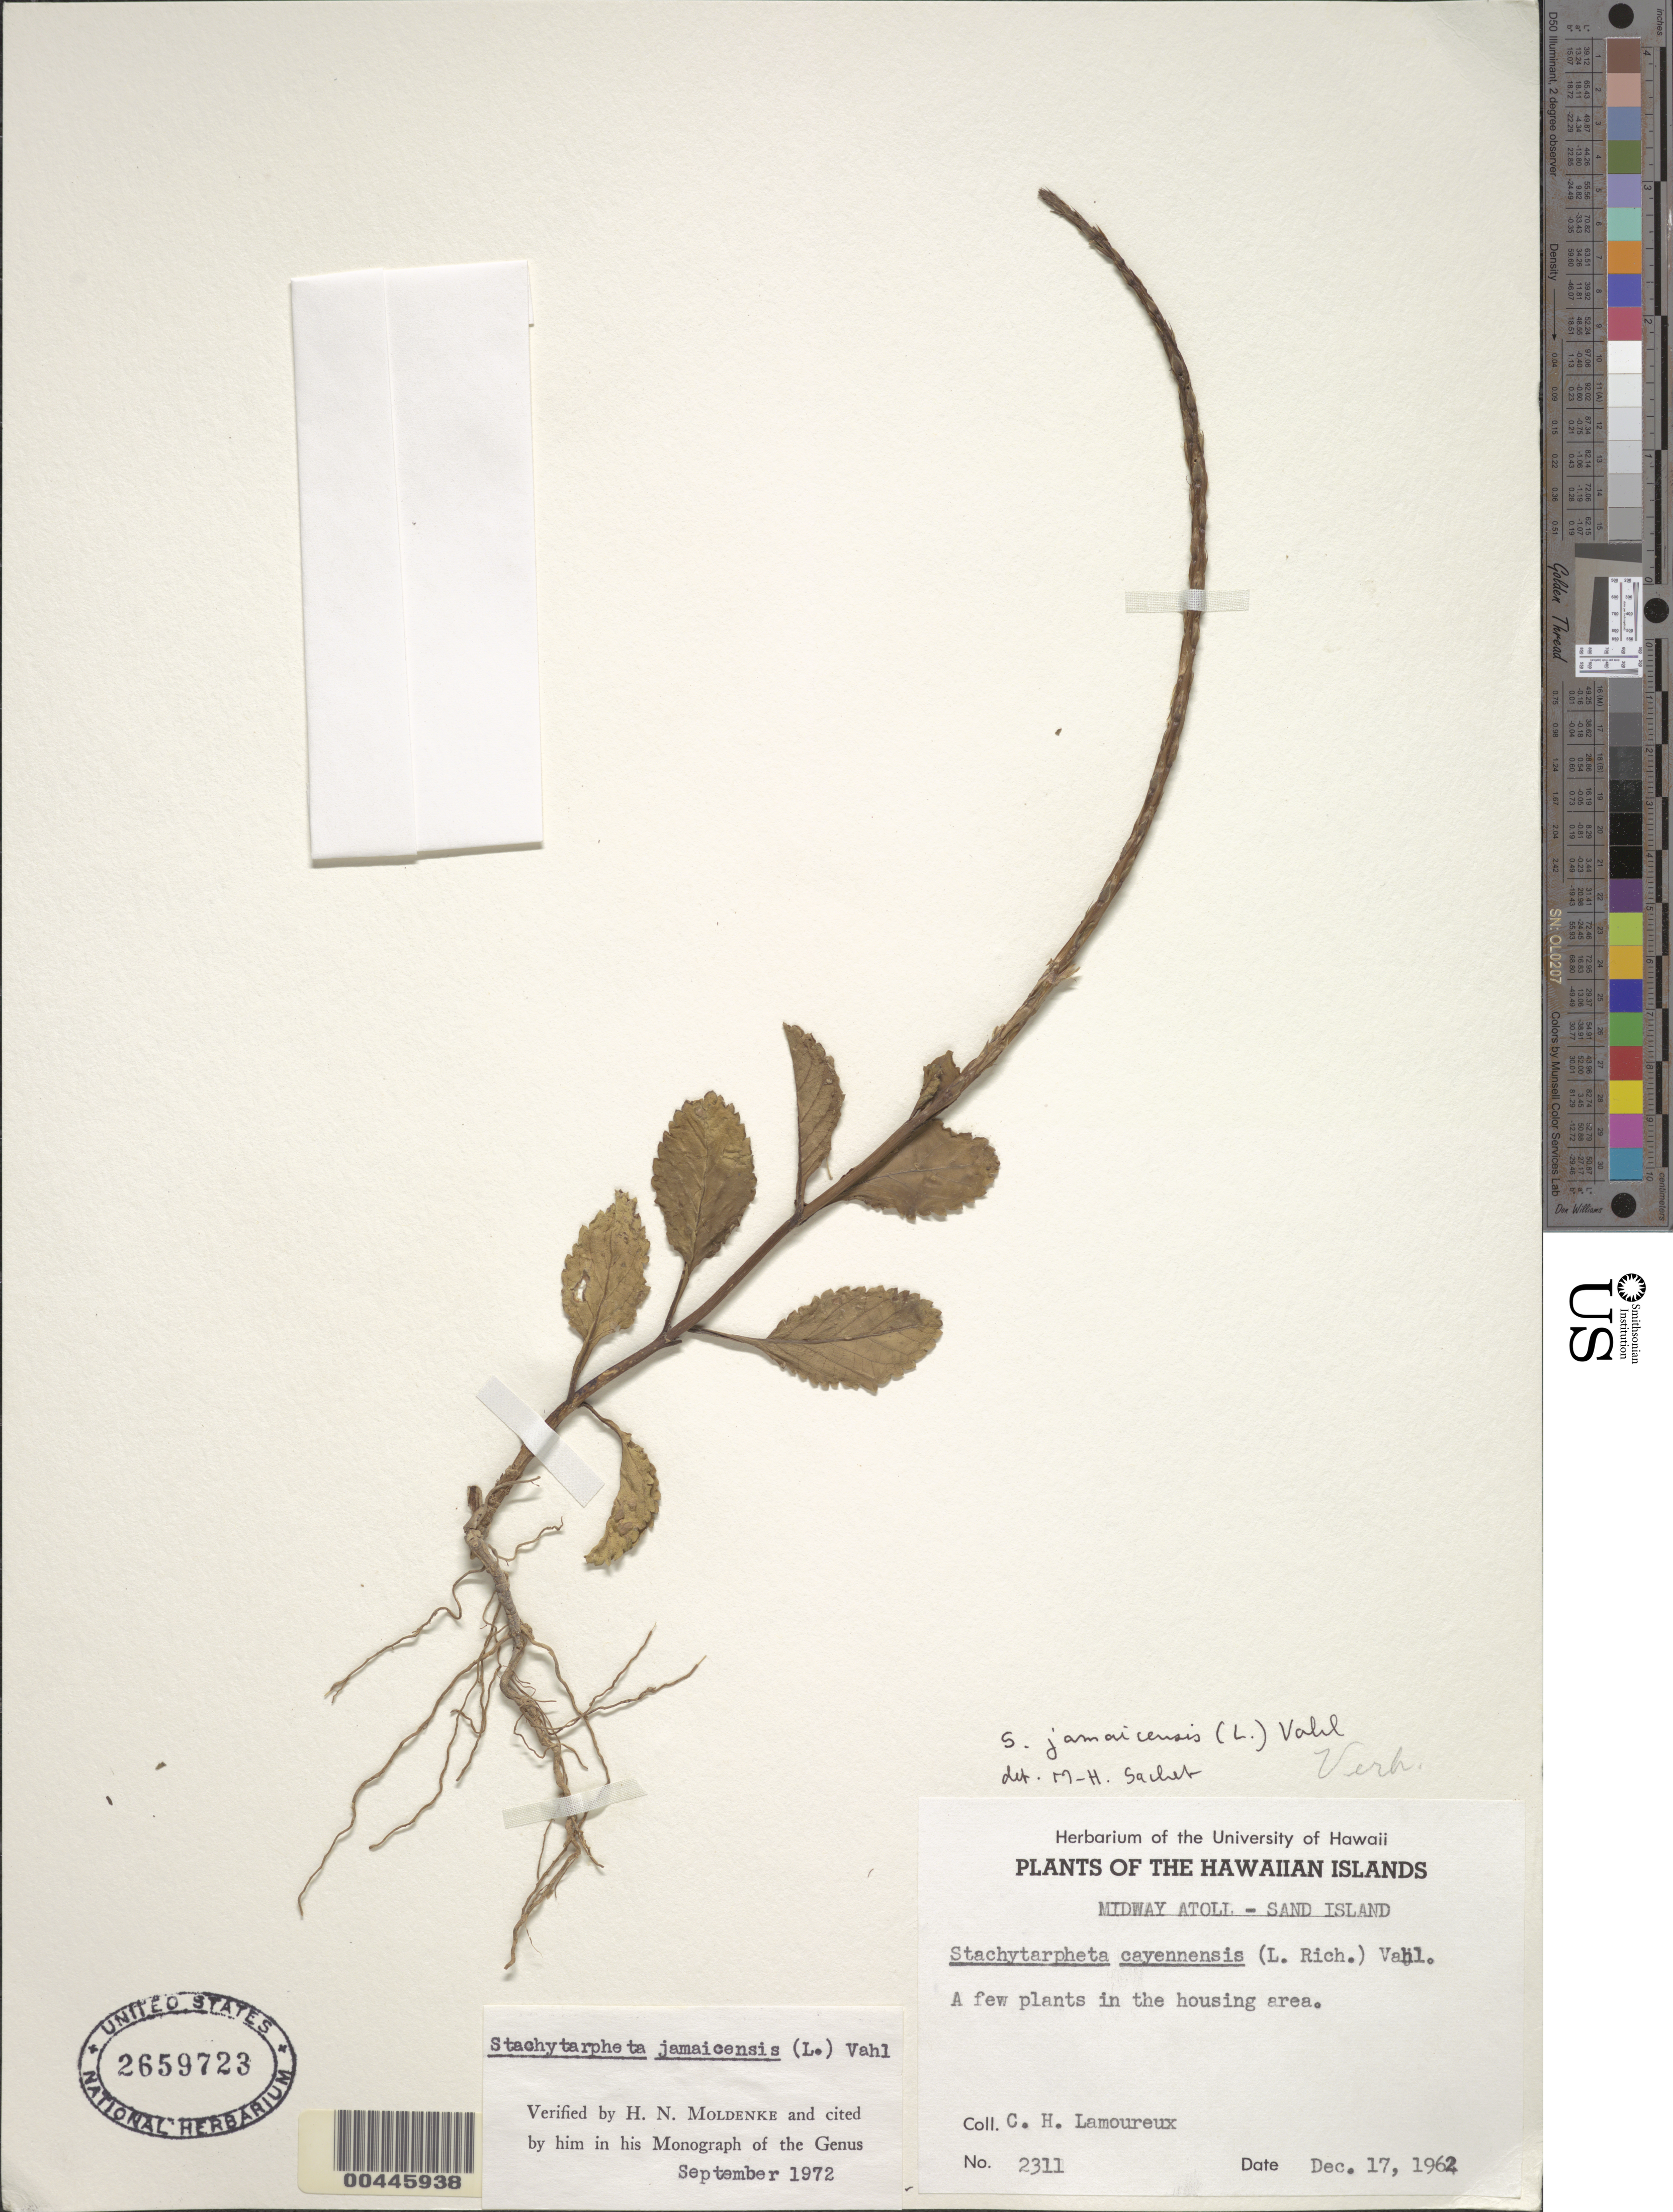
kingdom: Plantae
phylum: Tracheophyta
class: Magnoliopsida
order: Lamiales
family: Verbenaceae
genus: Stachytarpheta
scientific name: Stachytarpheta jamaicensis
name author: (L.) Vahl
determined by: Moldenke, H. N.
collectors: C. H. Lamoureux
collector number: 2311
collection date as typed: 17 Dec 1962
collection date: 1962-12-17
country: U.S. Administered Pacific Islands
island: Midway Atoll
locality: Sand Islet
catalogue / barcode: US 2659723